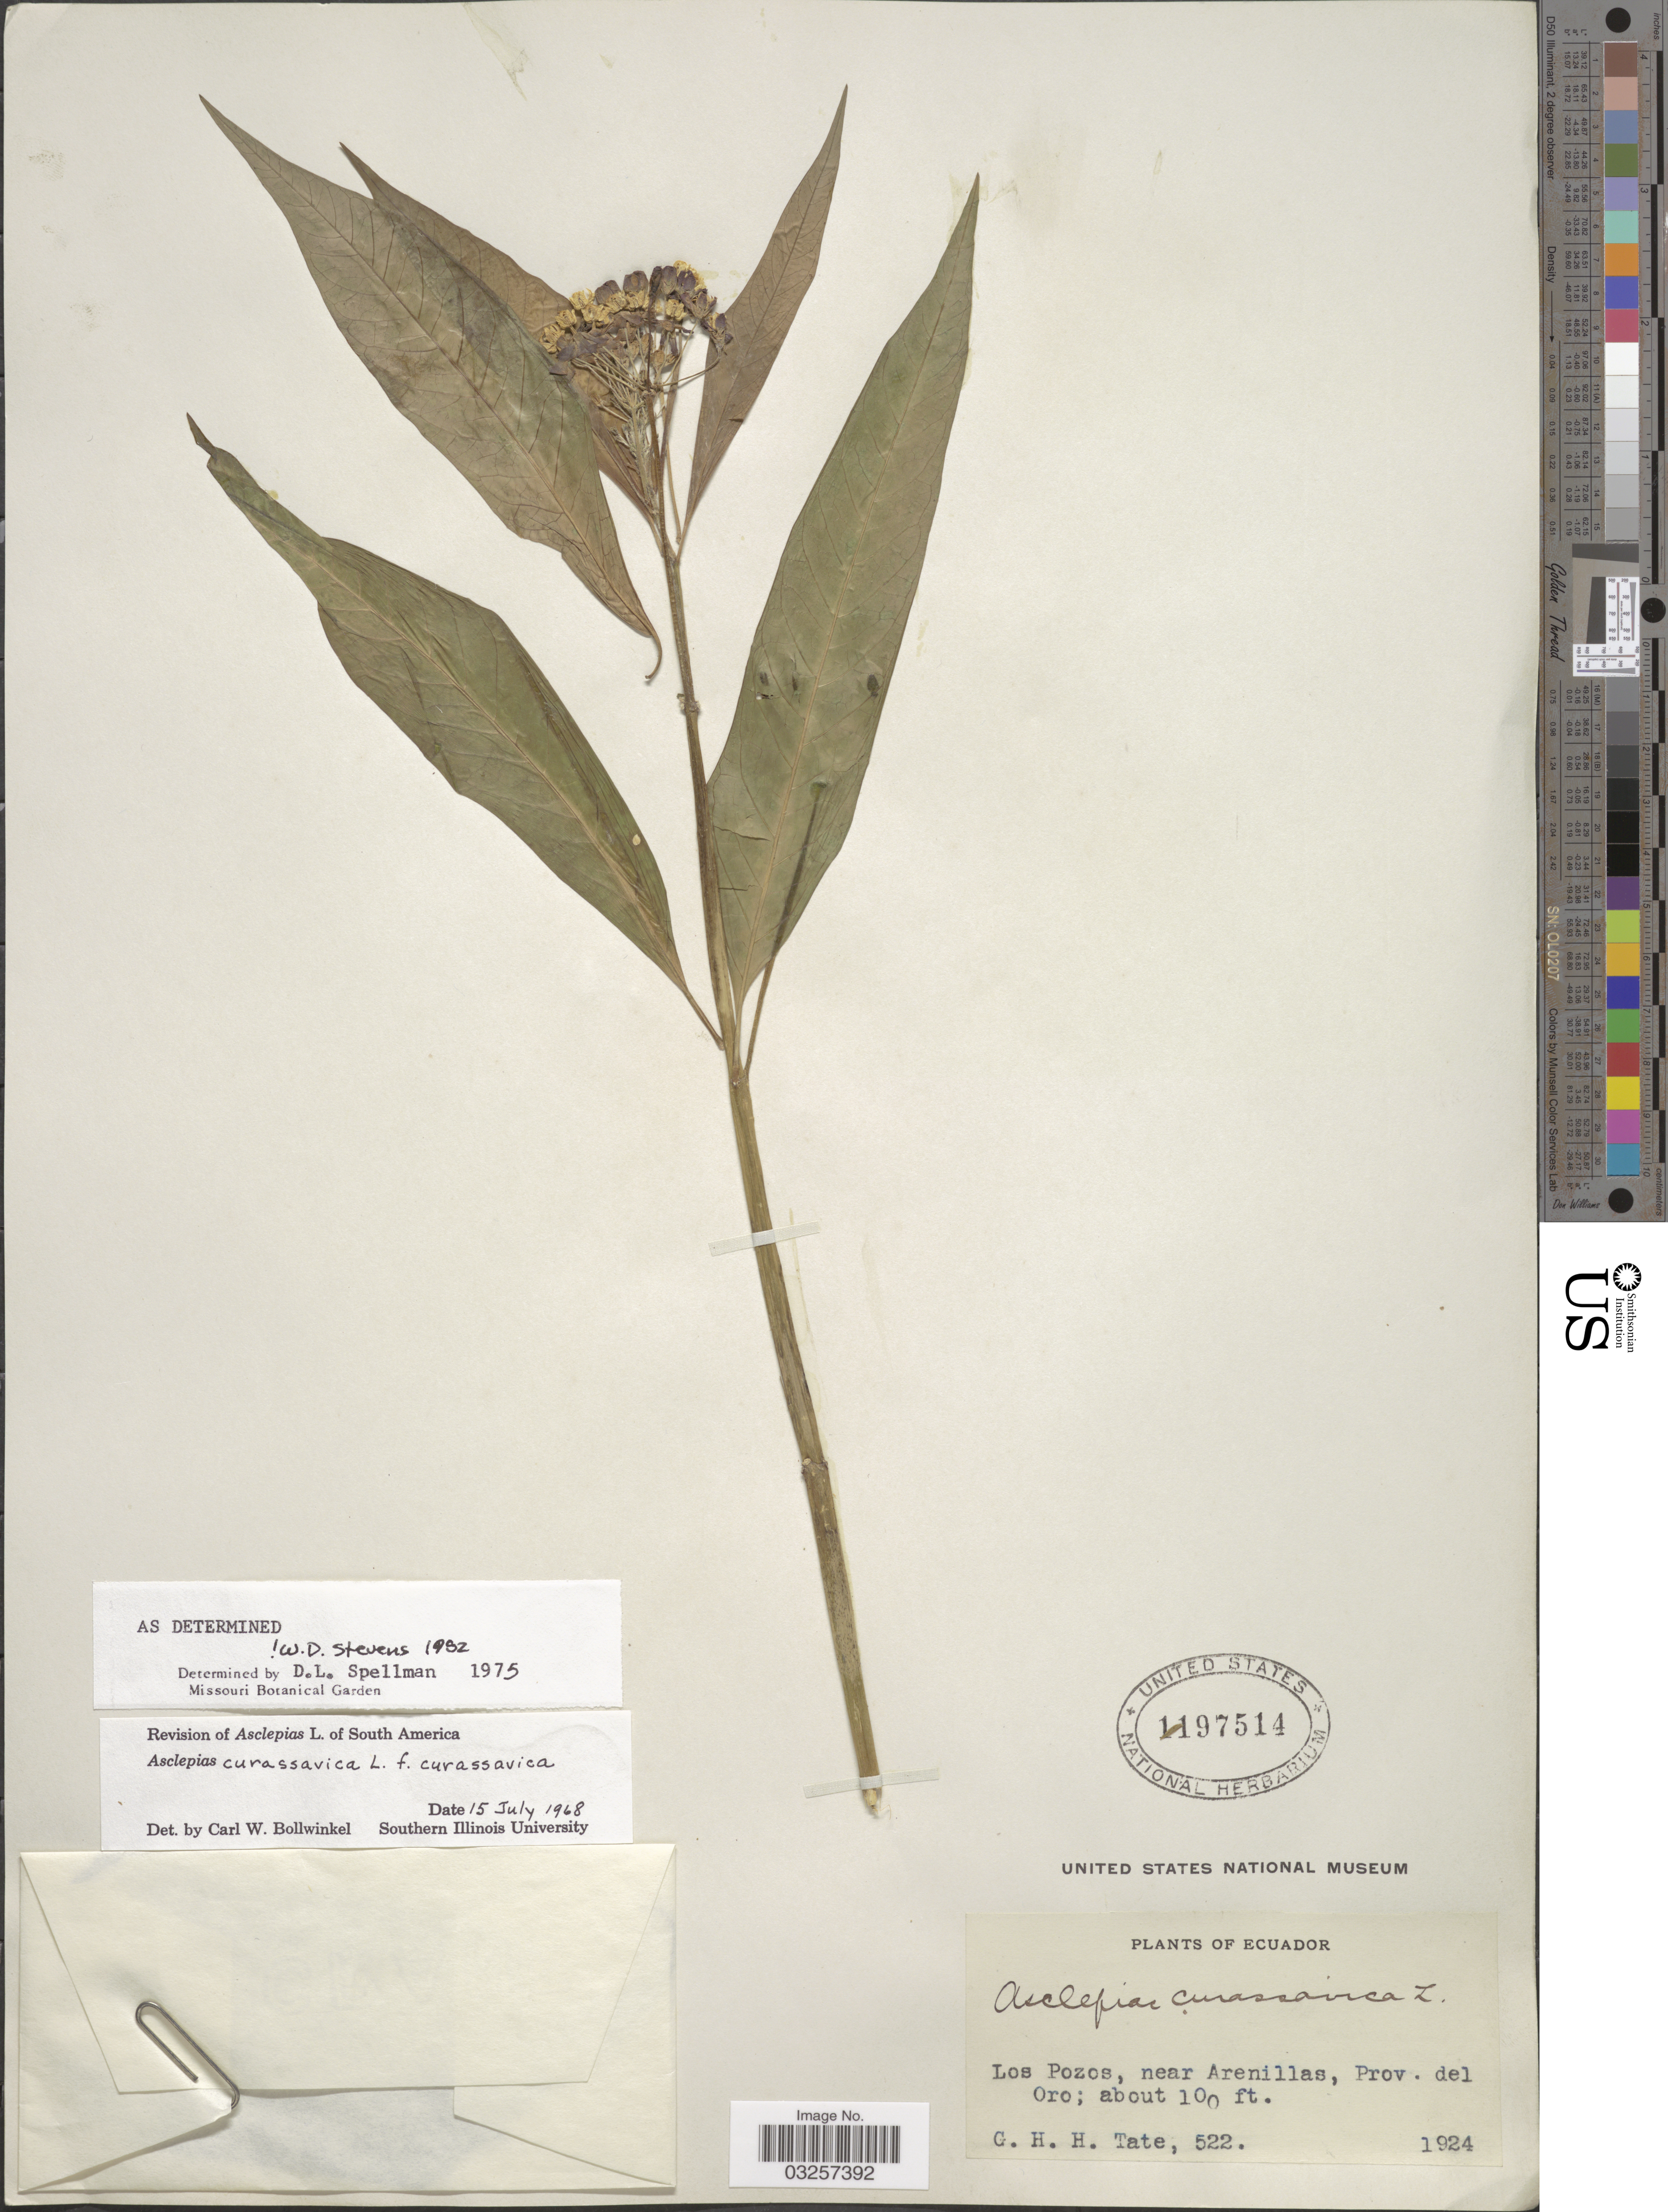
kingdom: Plantae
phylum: Tracheophyta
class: Magnoliopsida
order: Gentianales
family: Apocynaceae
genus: Asclepias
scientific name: Asclepias curassavica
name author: L.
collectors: G. H. H.Tate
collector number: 522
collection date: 1924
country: Ecuador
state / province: El Oro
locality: Los Pozos, near Arenillas, Prov. del Oro.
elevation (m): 30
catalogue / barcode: US 1197514